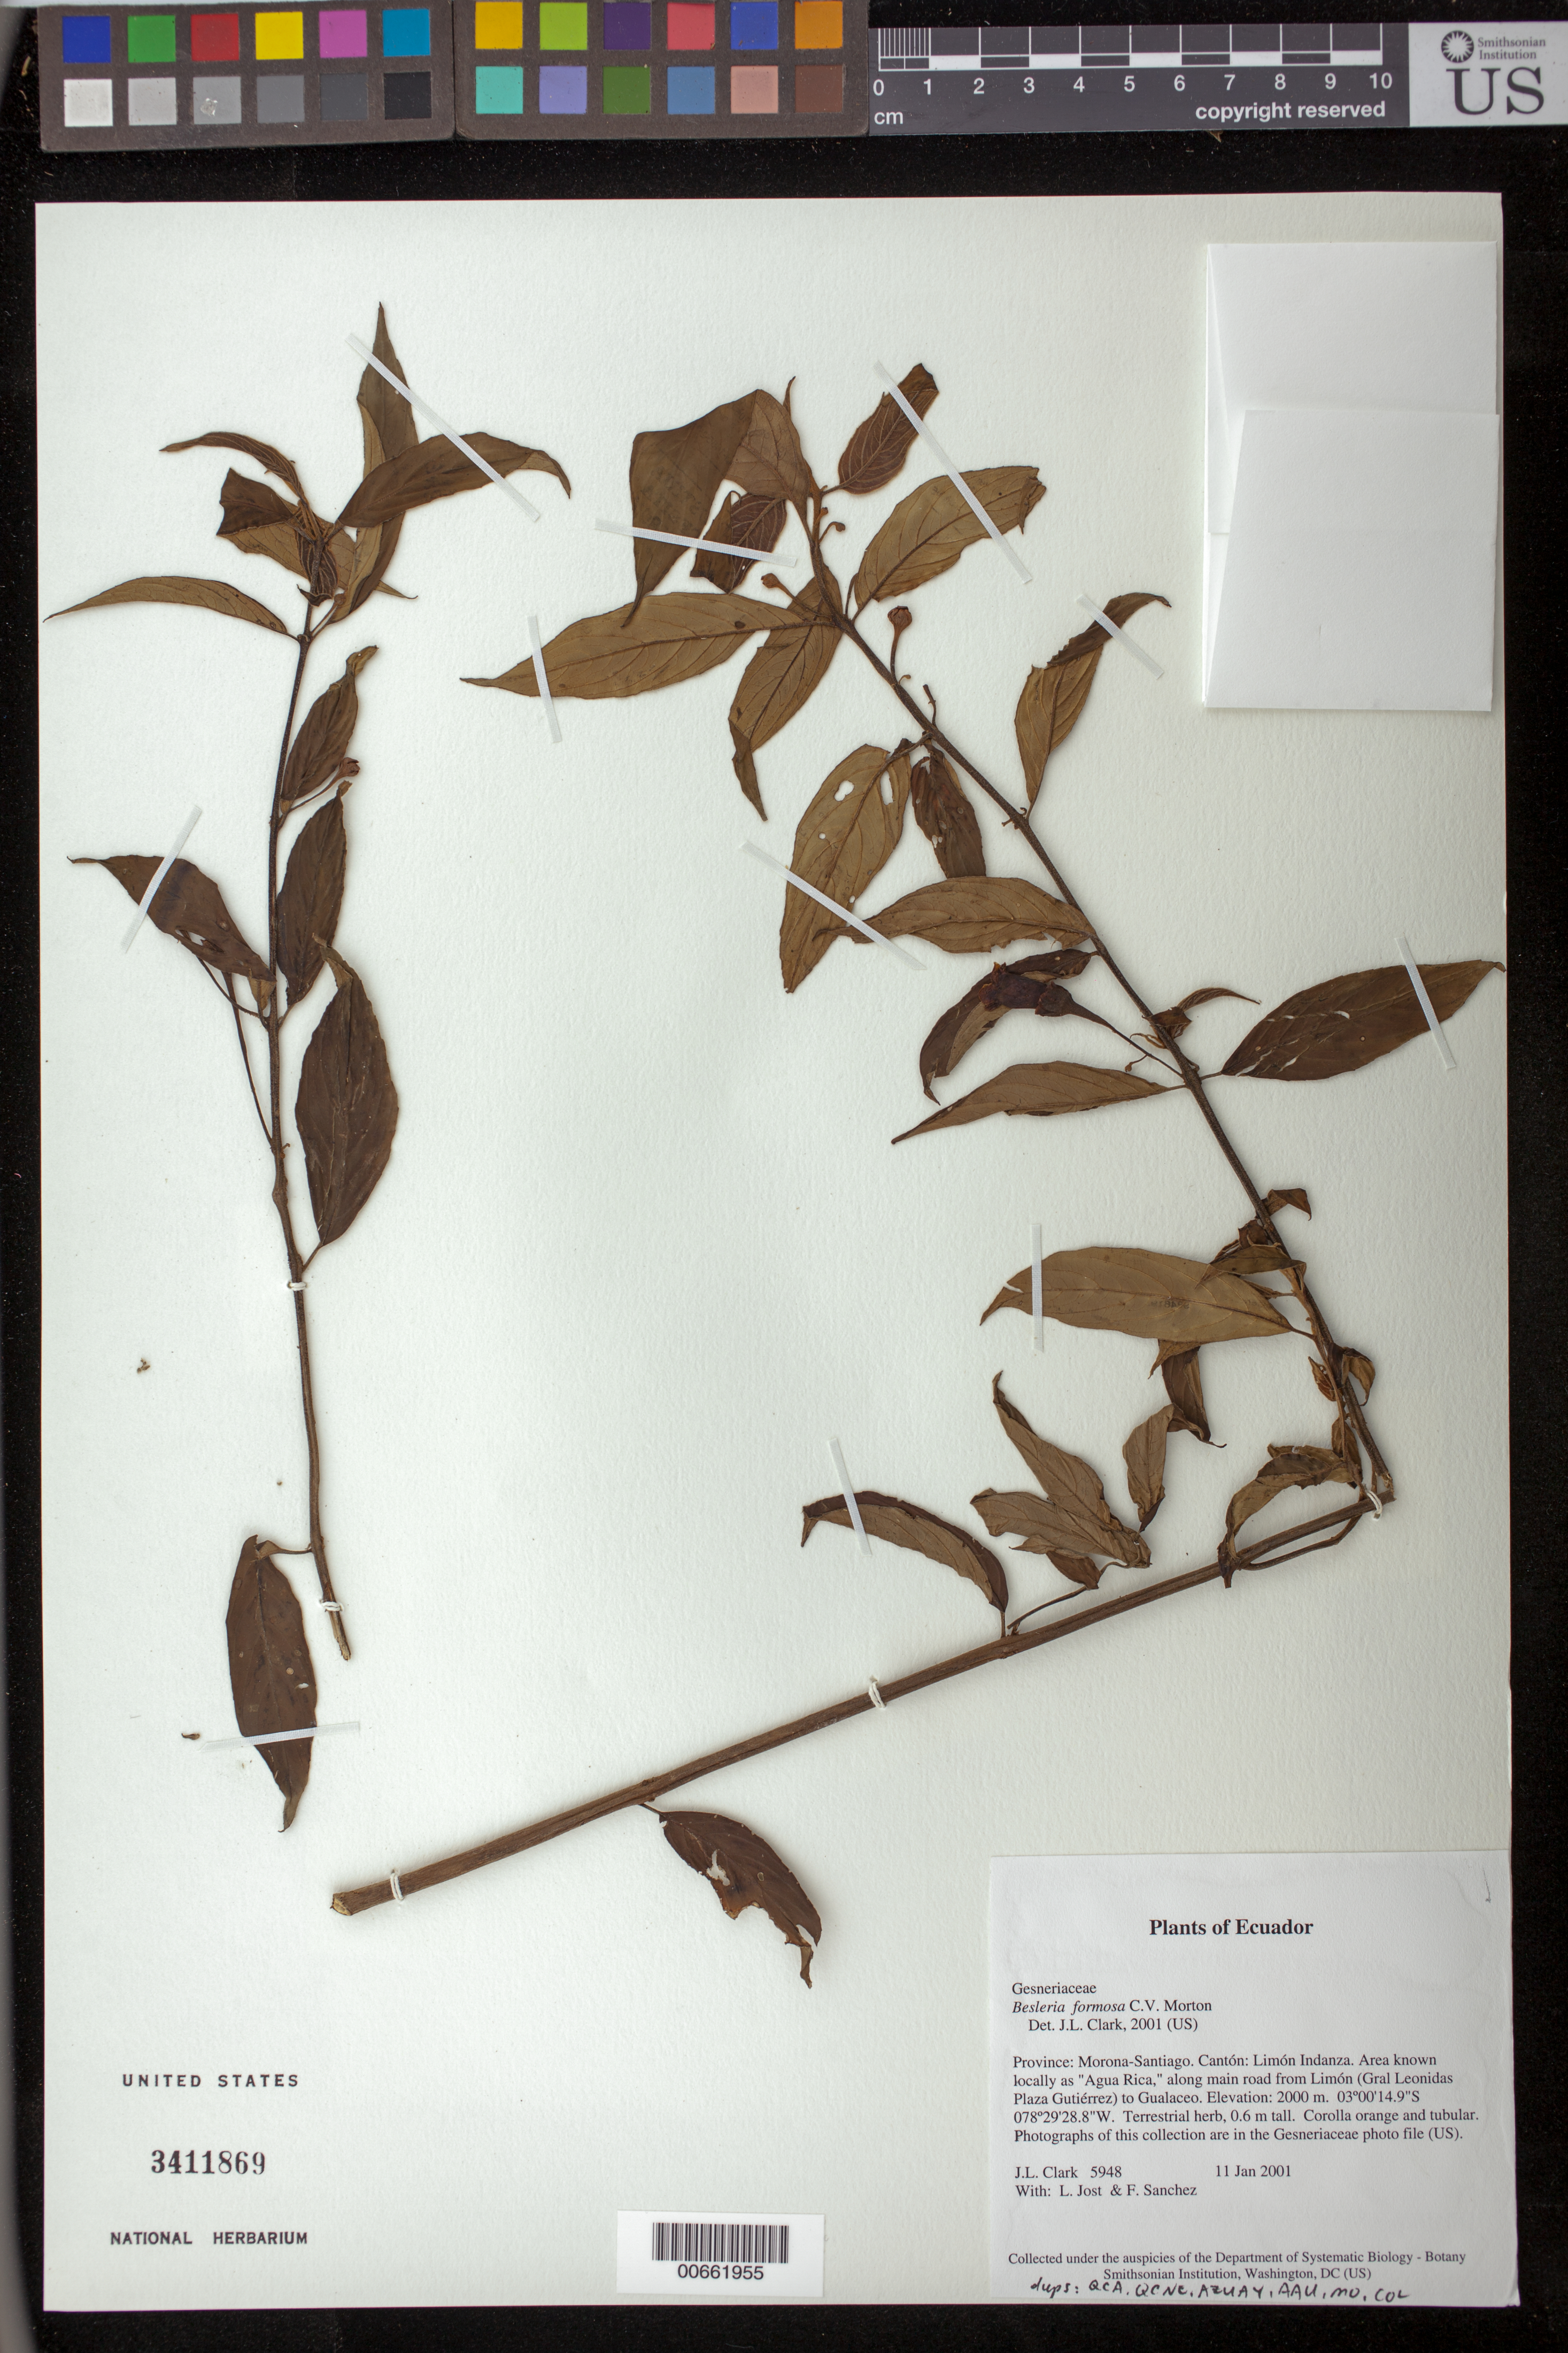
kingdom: Plantae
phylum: Tracheophyta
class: Magnoliopsida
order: Lamiales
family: Gesneriaceae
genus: Besleria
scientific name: Besleria amabilis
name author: C.V. Morton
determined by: Skog, Laurence E.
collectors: J. L. Clark, L. Jost & F. Sanchez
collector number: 5948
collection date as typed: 11 Jan 2001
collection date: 2001-01-11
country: Ecuador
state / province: Morona-Santiago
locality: Cantón: Limón Indanza. Area known locally as "Agua Rica," along main road from Limón (Gral Leonidas Plaza Gutiérrez) to Gualaceo.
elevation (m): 2000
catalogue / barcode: US 3411869